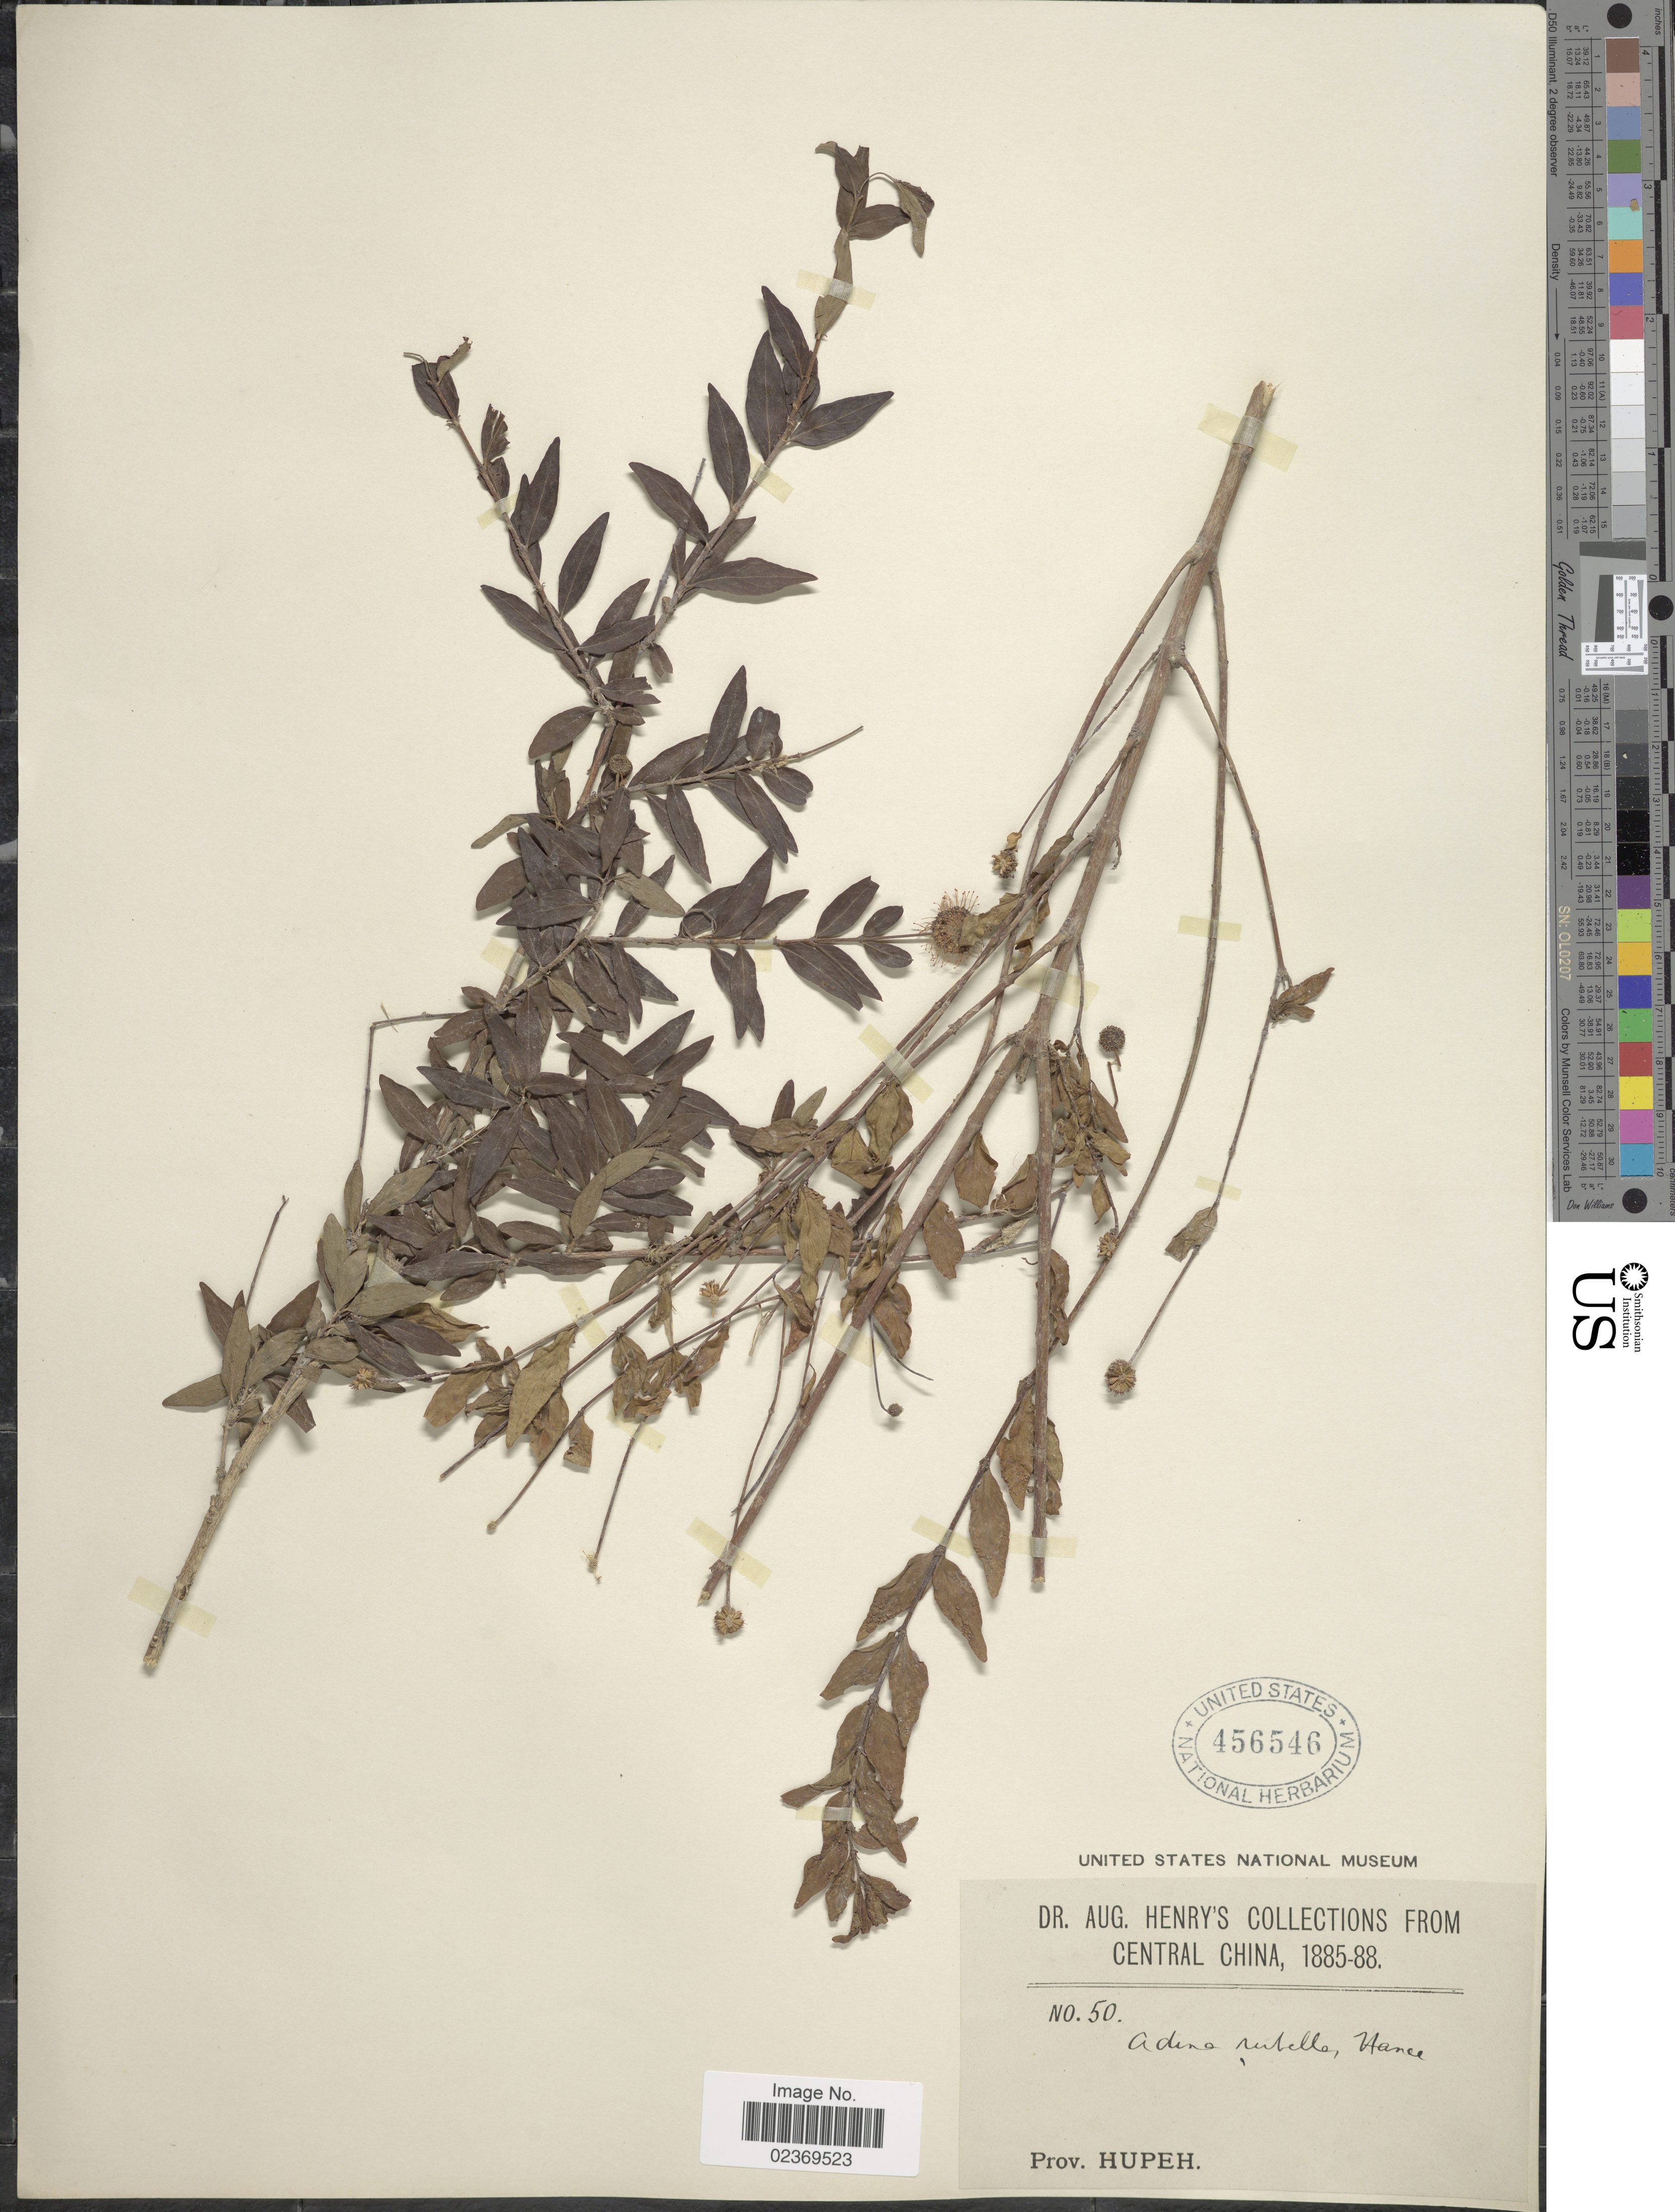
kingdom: Plantae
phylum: Tracheophyta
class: Magnoliopsida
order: Gentianales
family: Rubiaceae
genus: Adina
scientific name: Adina rubella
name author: Hance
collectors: A. Henry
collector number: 50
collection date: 1885/1888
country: China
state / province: Hubei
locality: Central China, Prov. Hupeh.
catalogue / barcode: US 456546